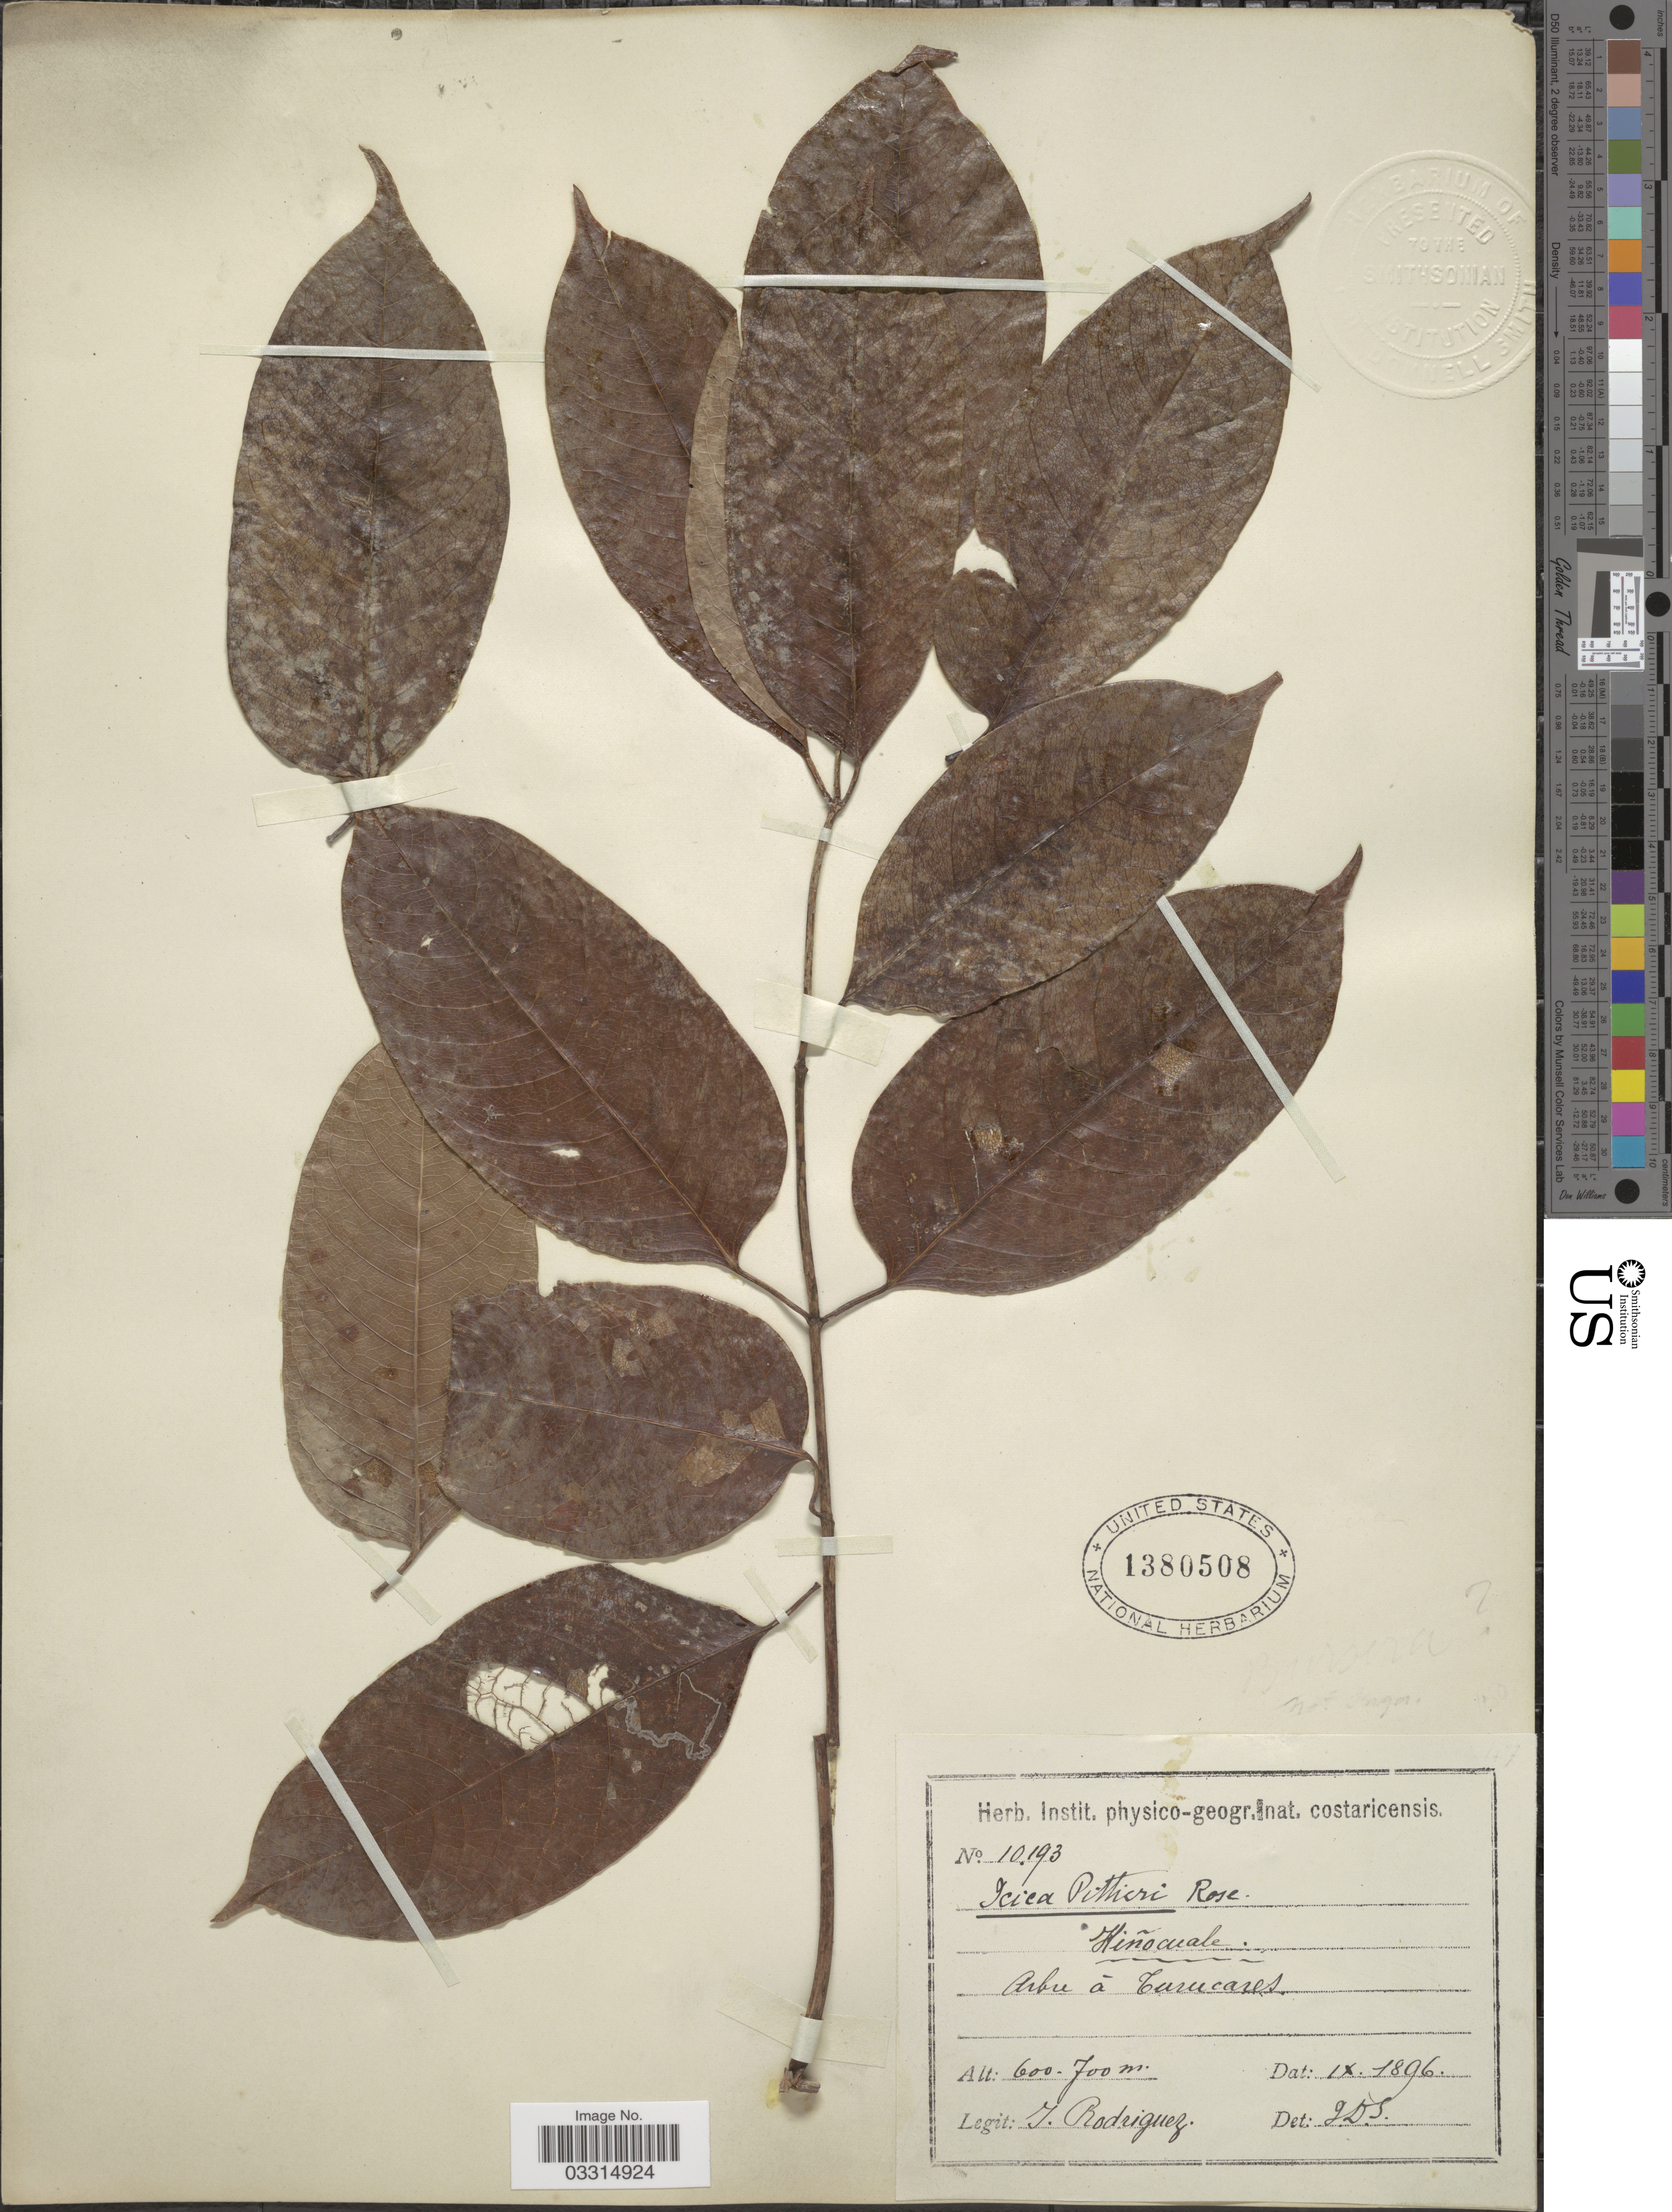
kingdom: Plantae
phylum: Tracheophyta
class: Magnoliopsida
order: Sapindales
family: Burseraceae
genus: Protium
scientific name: Protium unifoliolatum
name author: Engl.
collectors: I. Rodríguez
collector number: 10193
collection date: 1896-09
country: Costa Rica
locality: Arbre á Turucares.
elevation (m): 600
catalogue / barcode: US 1380508